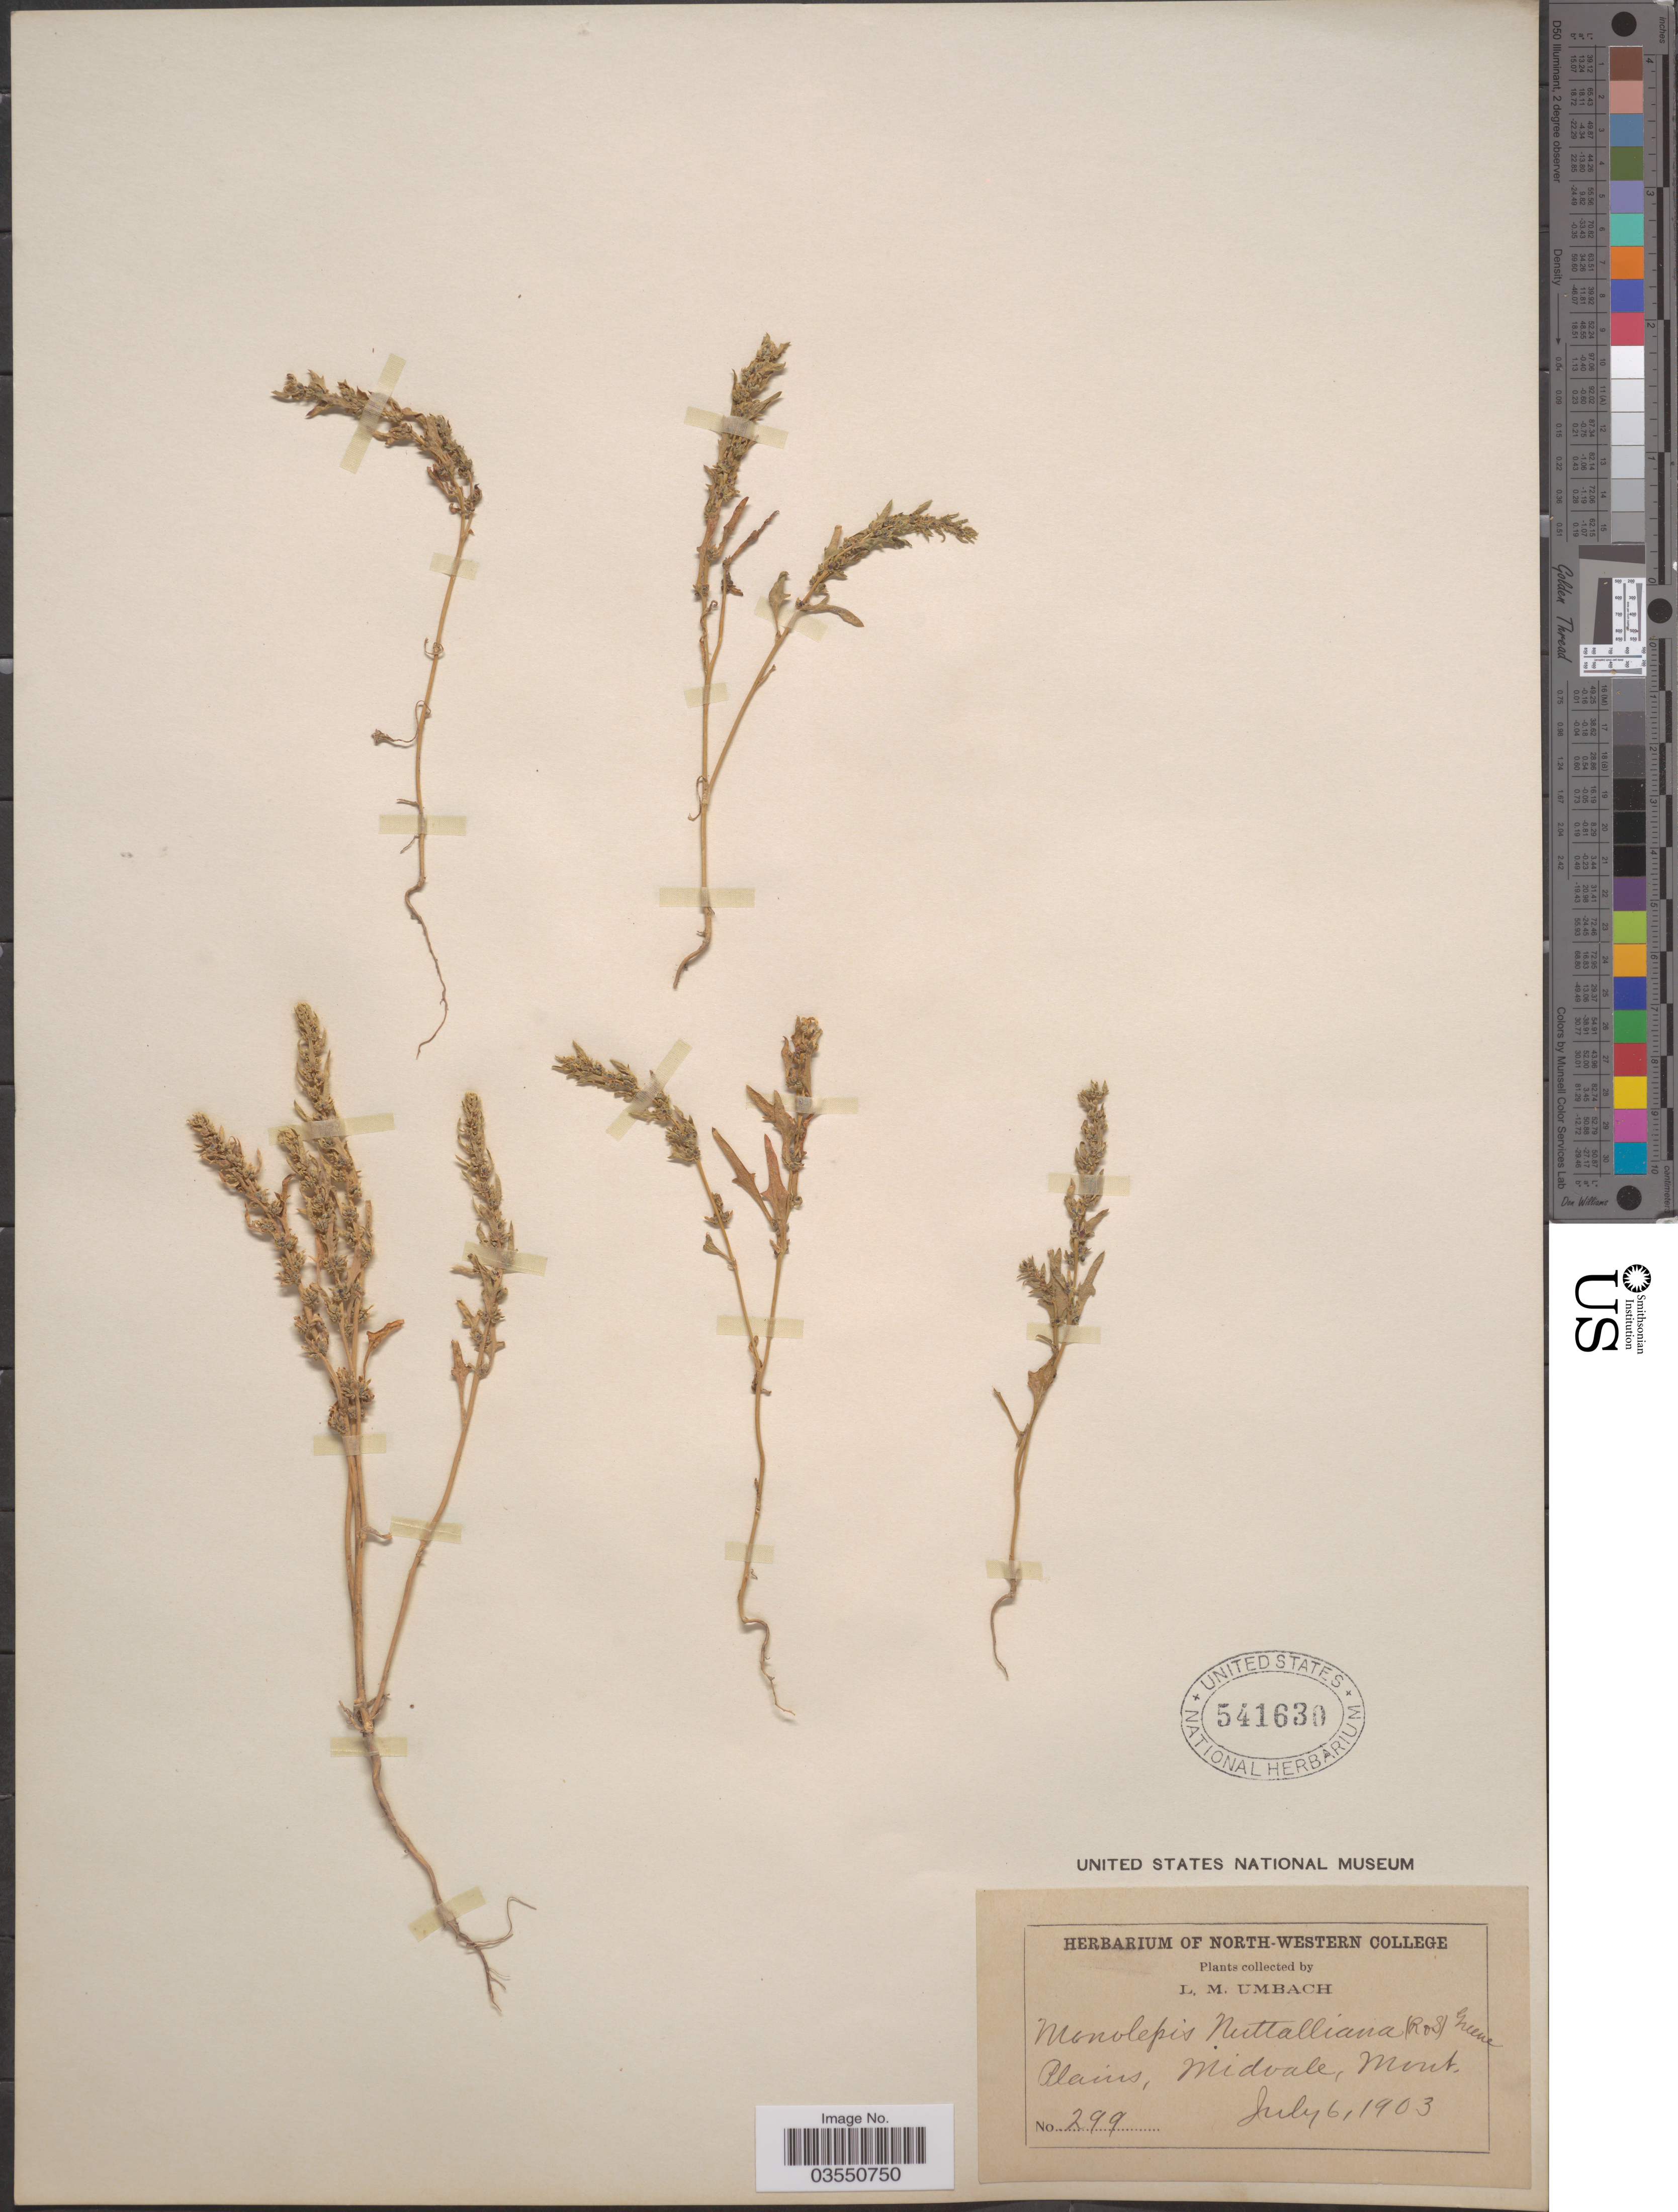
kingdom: Plantae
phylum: Tracheophyta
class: Magnoliopsida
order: Caryophyllales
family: Amaranthaceae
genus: Blitum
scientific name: Blitum nuttallianum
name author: Schult.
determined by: U.S. National Herbarium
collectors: L. M. Umbach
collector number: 299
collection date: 1903-07-06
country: United States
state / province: Montana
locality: Plains, Midvale.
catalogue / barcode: US 541630